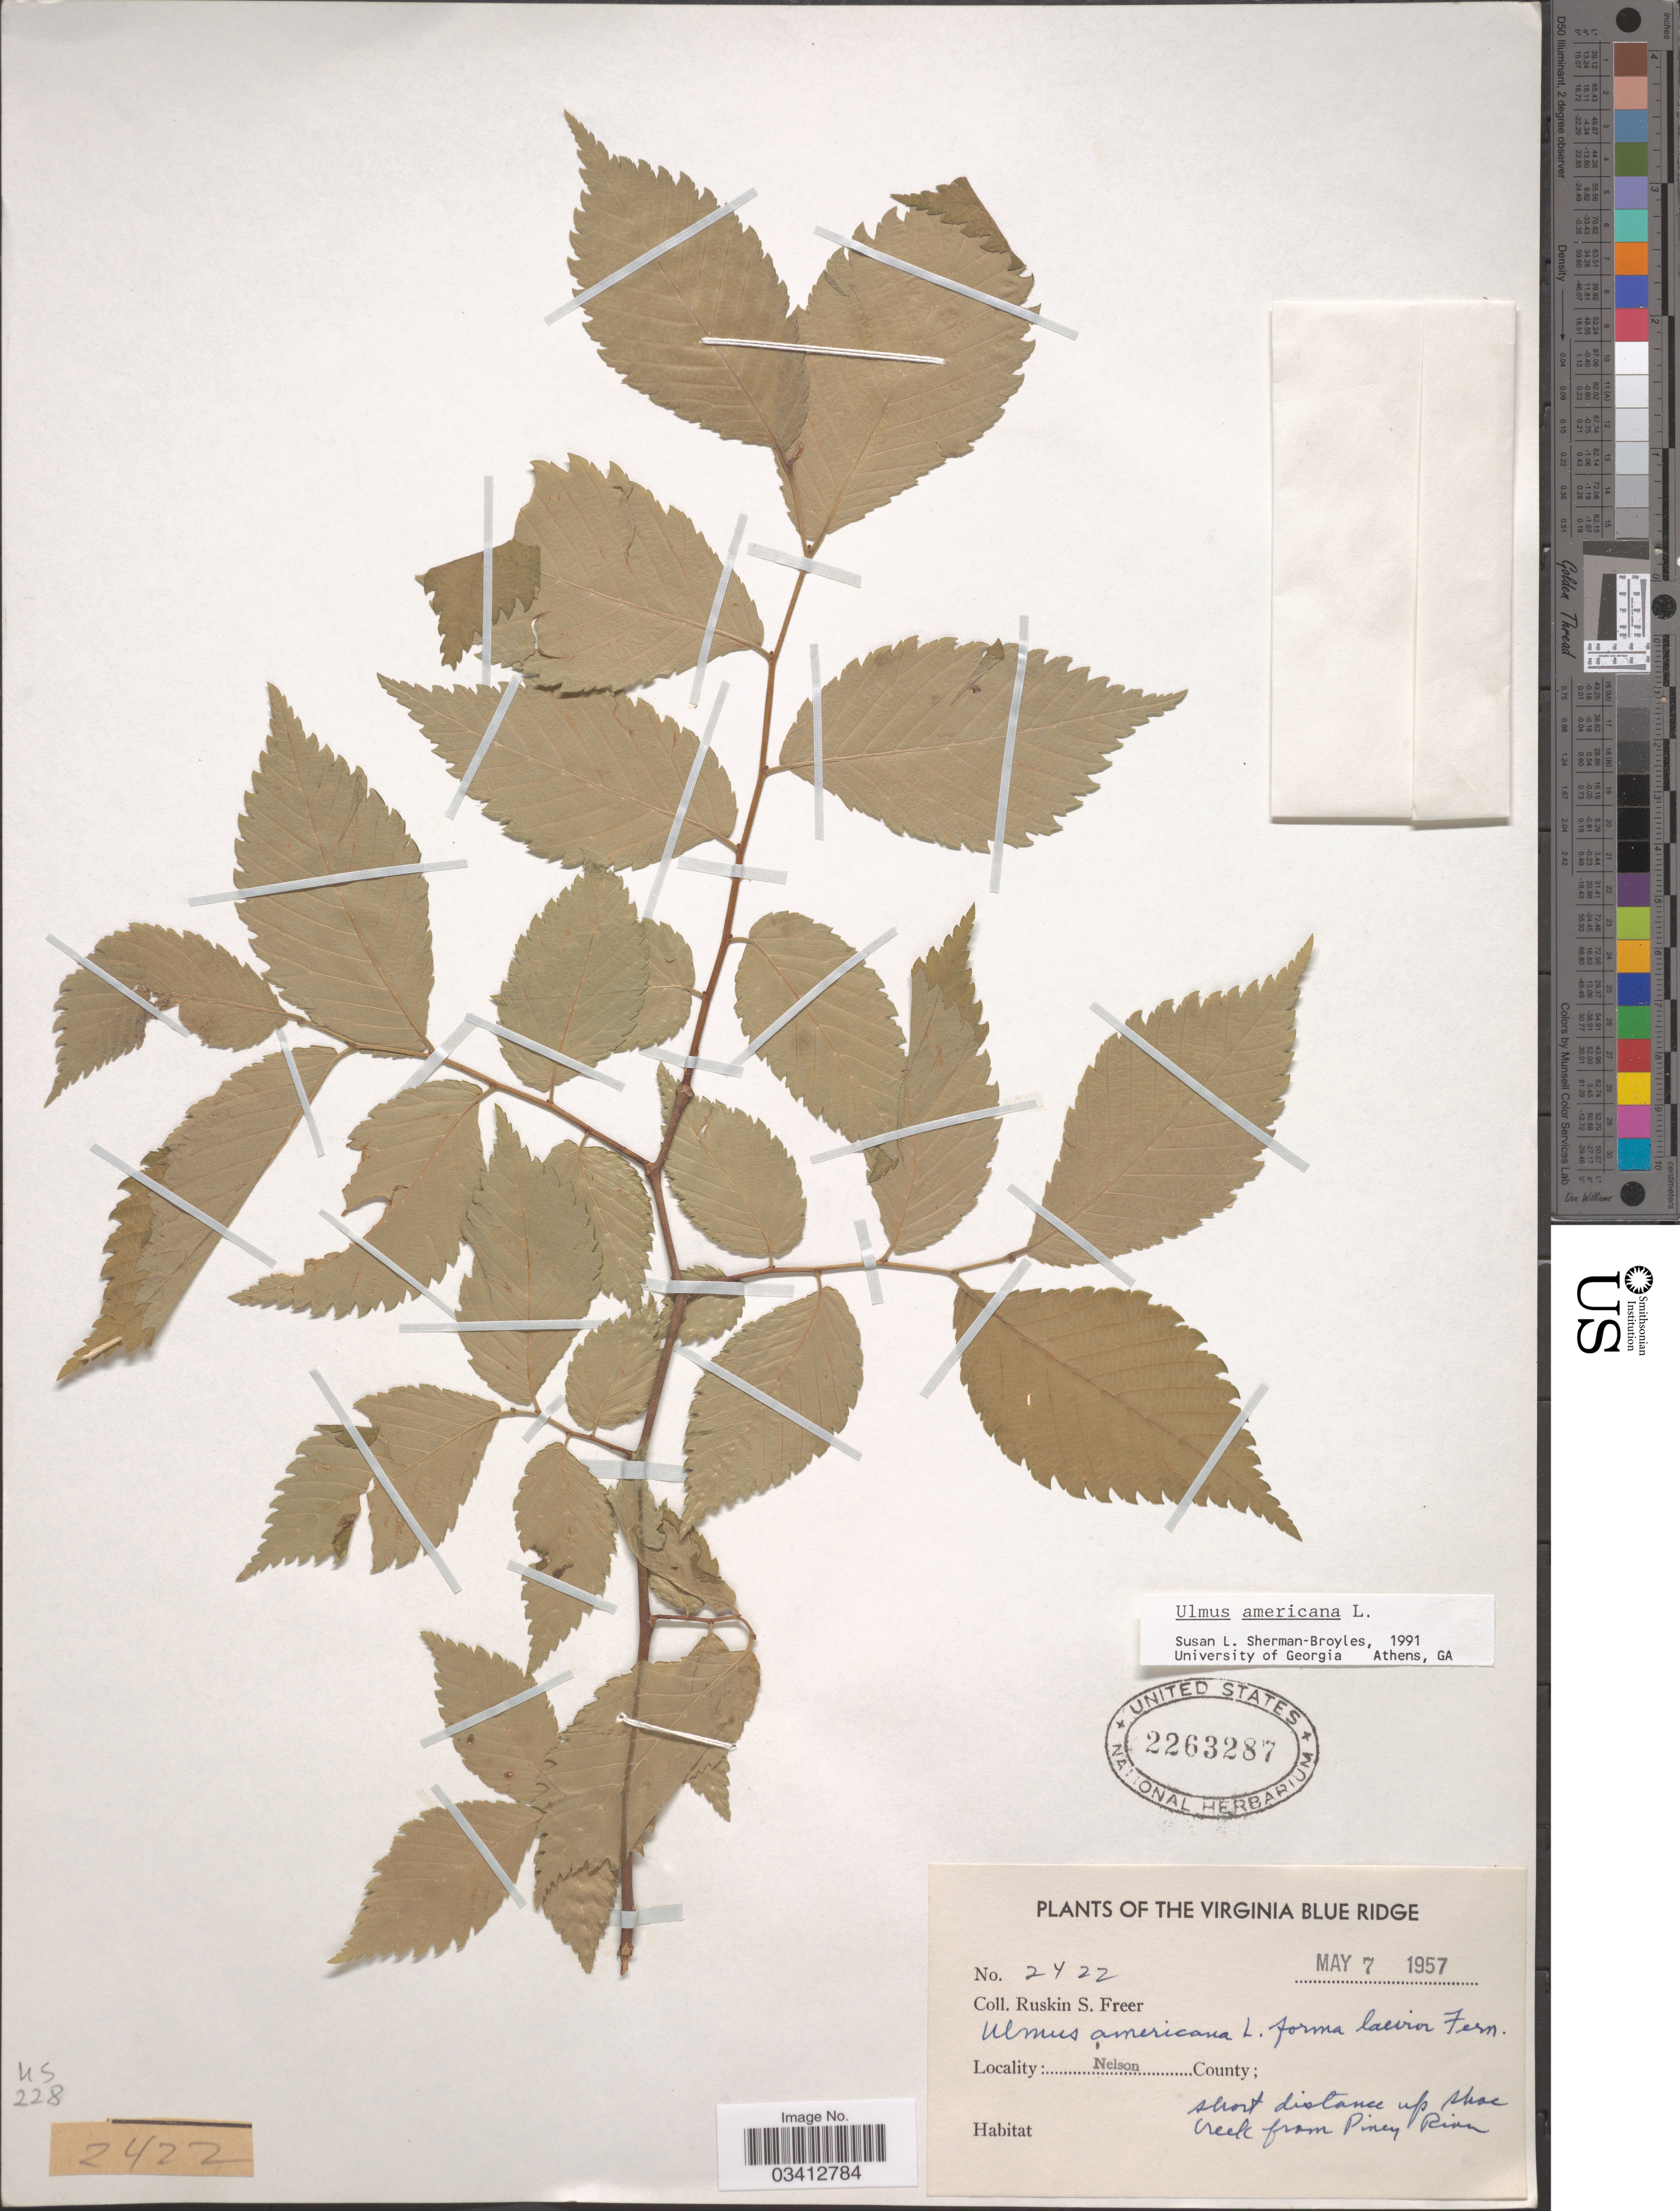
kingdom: Plantae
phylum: Tracheophyta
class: Magnoliopsida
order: Rosales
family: Ulmaceae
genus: Ulmus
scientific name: Ulmus americana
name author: L.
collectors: R. Freer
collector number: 2422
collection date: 1957-05-07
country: United States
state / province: Virginia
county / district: Nelson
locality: The Virginia Blue Ridge. Nelson County. Short distance up Shoe Creek from Piney River.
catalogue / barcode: US 2263287